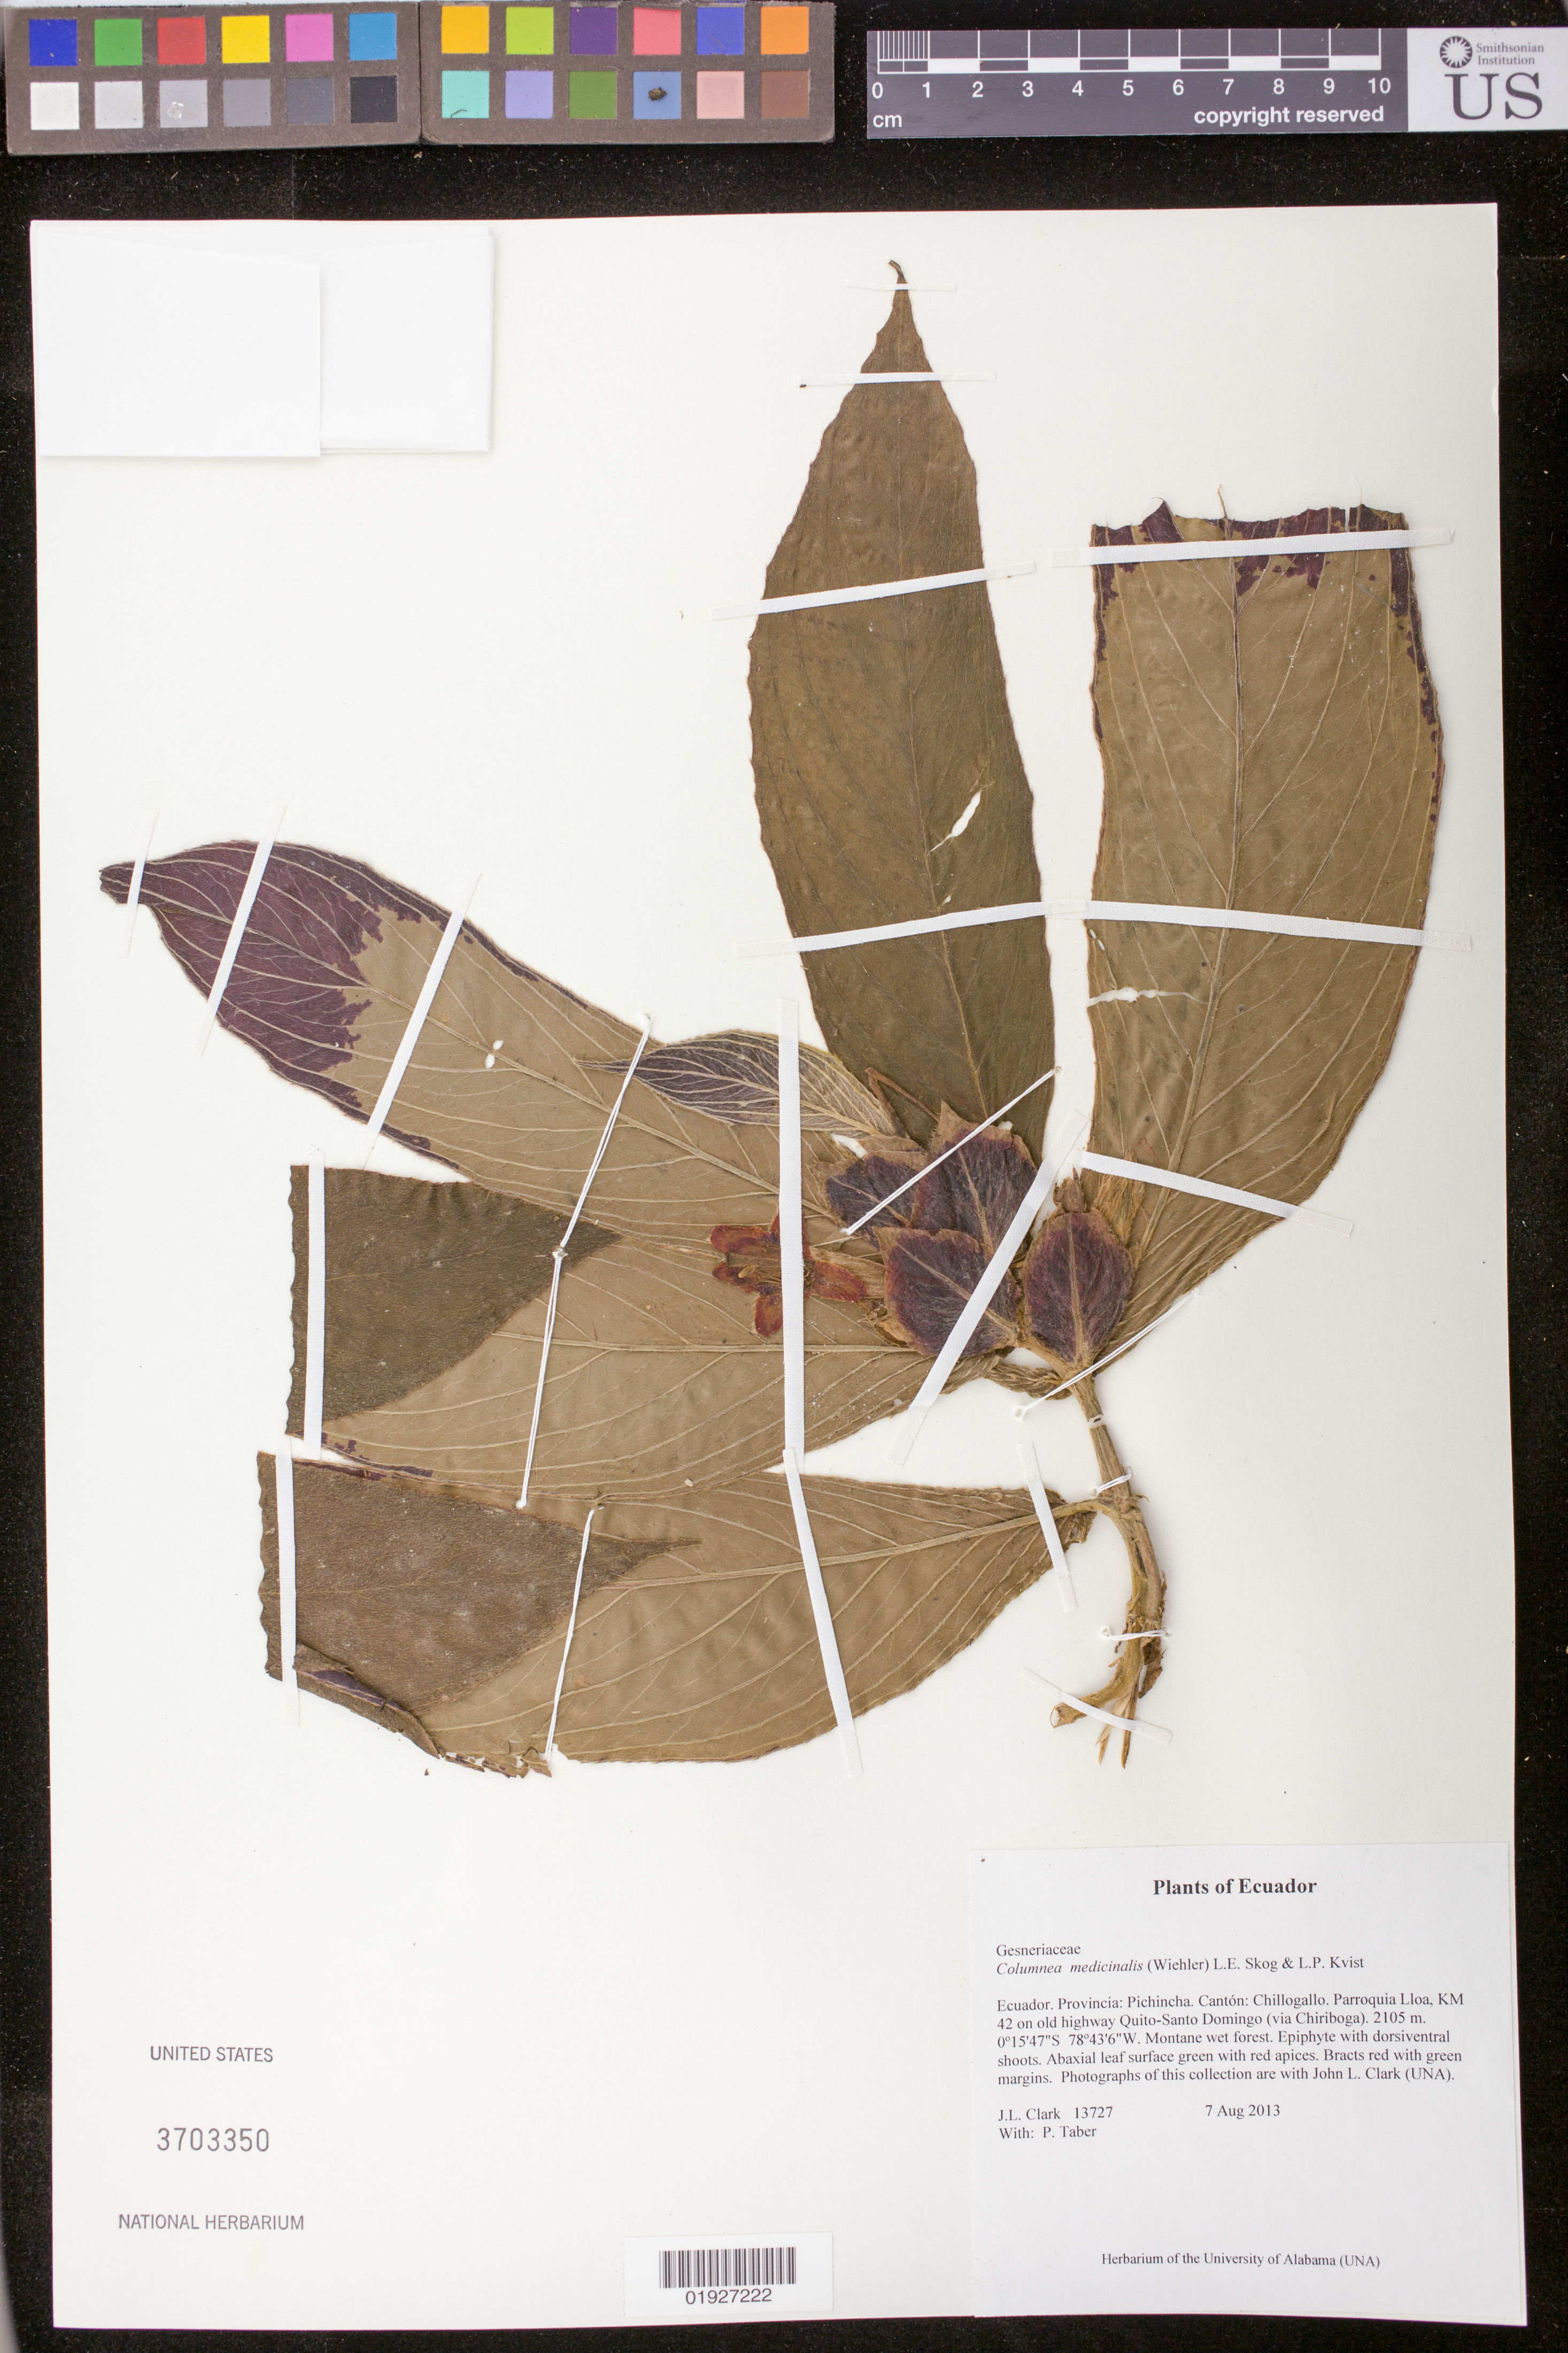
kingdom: Plantae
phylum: Tracheophyta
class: Magnoliopsida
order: Lamiales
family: Gesneriaceae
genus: Columnea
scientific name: Columnea medicinalis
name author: (Wiehler) L.E. Skog & L.P. Kvist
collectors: J. L. Clark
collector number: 13727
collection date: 2013-08-07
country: Ecuador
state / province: Pichincha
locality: Canton; Chillogallo. Parroquia Lloa, KM 42 on old highways Quito-Santo Domingo (via Chiriboga).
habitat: Montane wet forest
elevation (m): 2105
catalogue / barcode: US 3703350